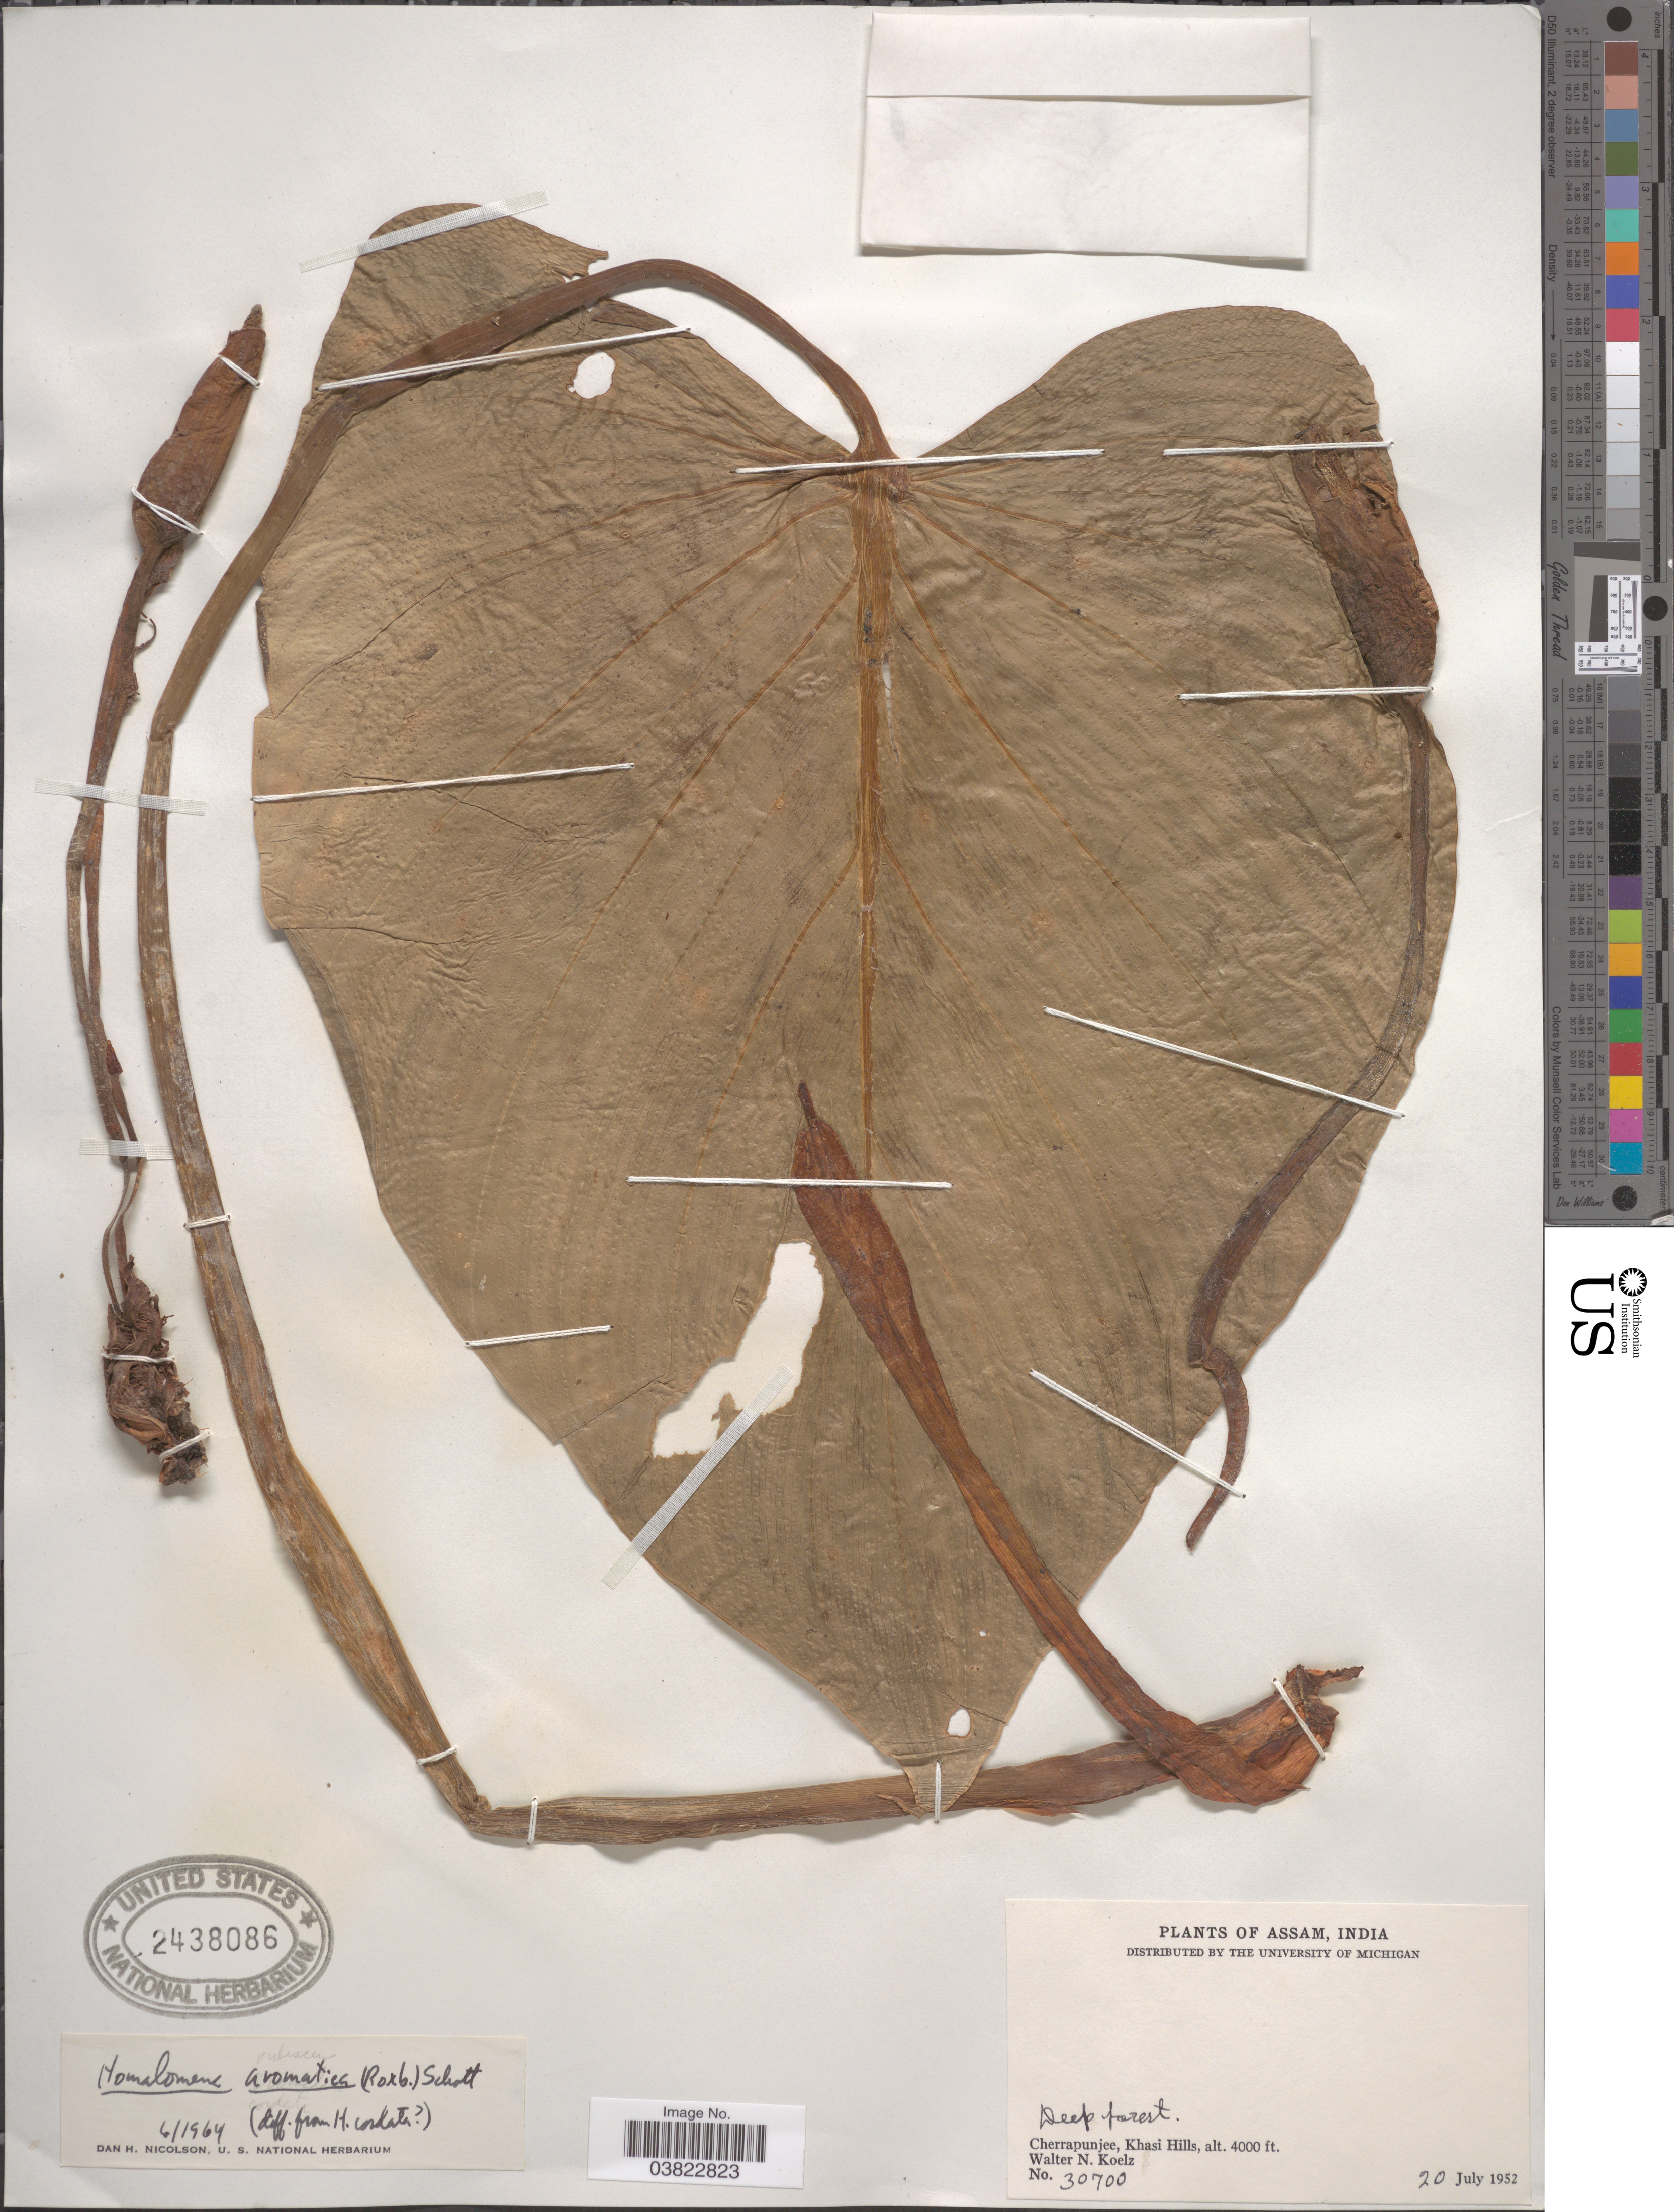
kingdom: Plantae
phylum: Tracheophyta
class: Liliopsida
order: Alismatales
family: Araceae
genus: Homalomena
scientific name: Homalomena aromatica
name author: (Spreng.) Schott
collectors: W. N. Koelz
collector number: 30700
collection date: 1952-07-20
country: India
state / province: Meghalaya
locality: Cherrapunjee, Khasi Hills.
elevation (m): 1219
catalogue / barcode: US 2438086